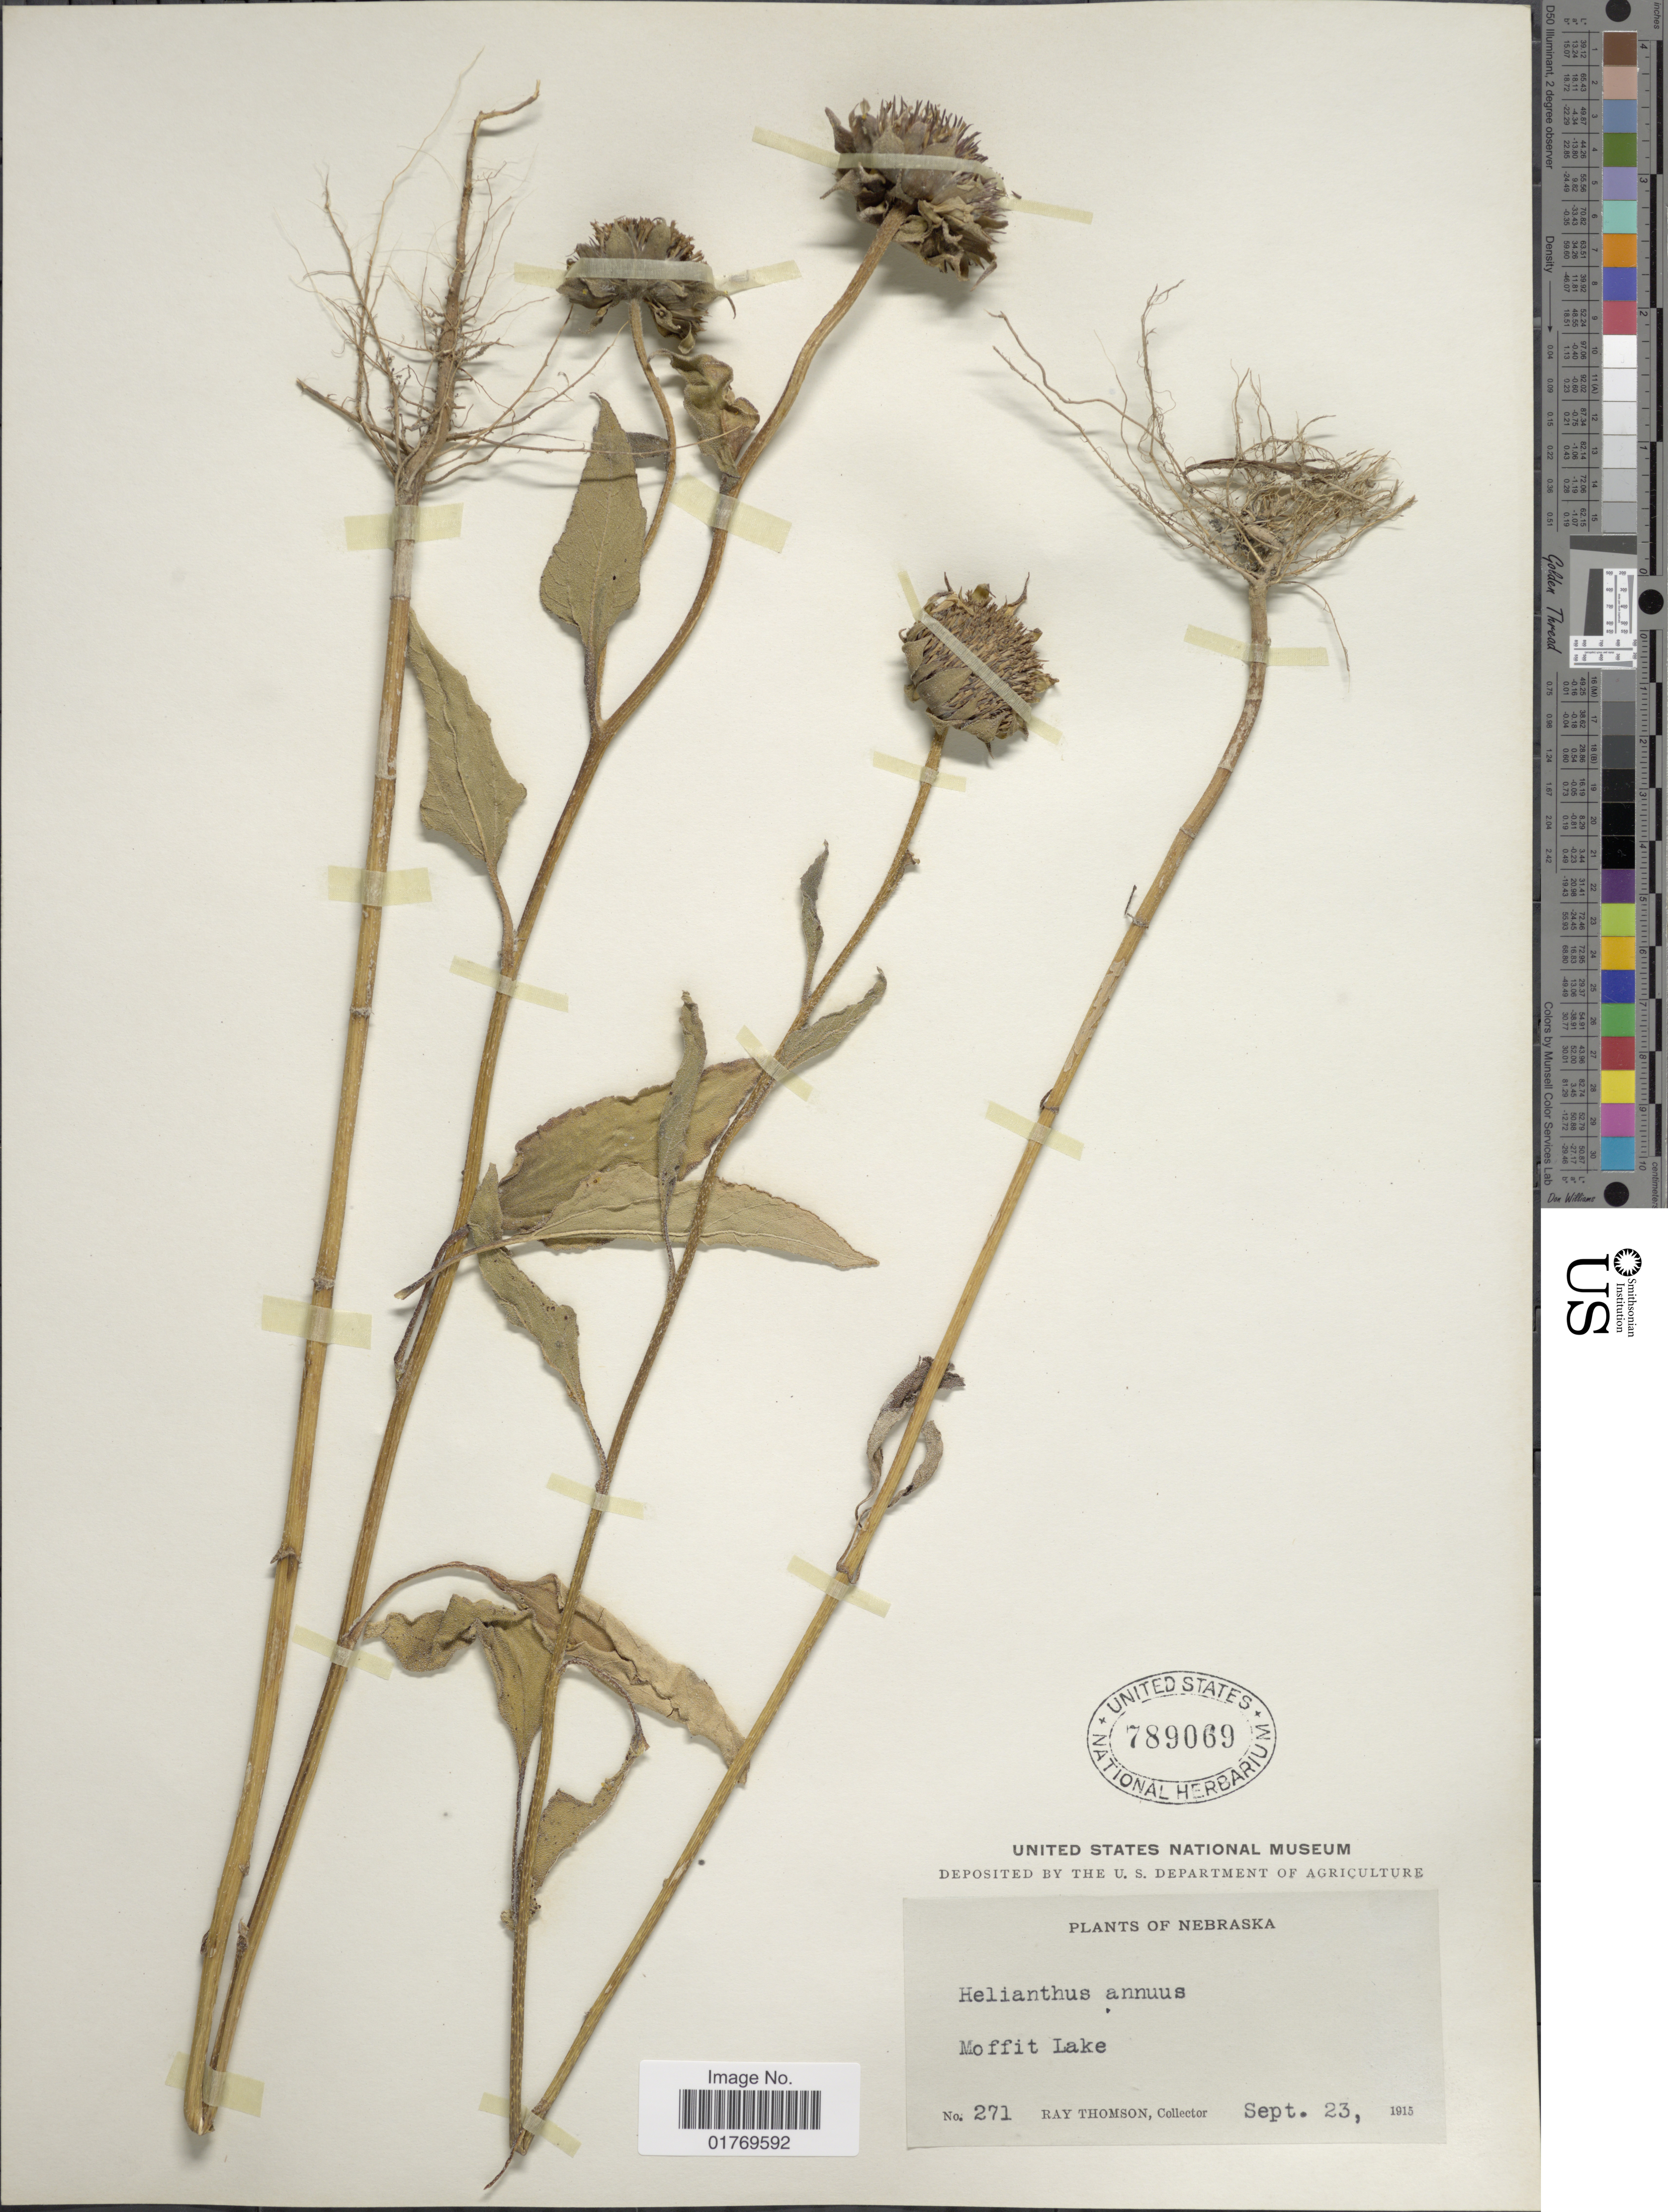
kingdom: Plantae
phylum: Tracheophyta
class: Magnoliopsida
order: Asterales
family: Asteraceae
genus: Helianthus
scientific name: Helianthus annuus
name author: L.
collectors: R. Thomson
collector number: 271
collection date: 1915-09-23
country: United States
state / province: Nebraska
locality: Moffit Lake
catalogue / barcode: US 789069